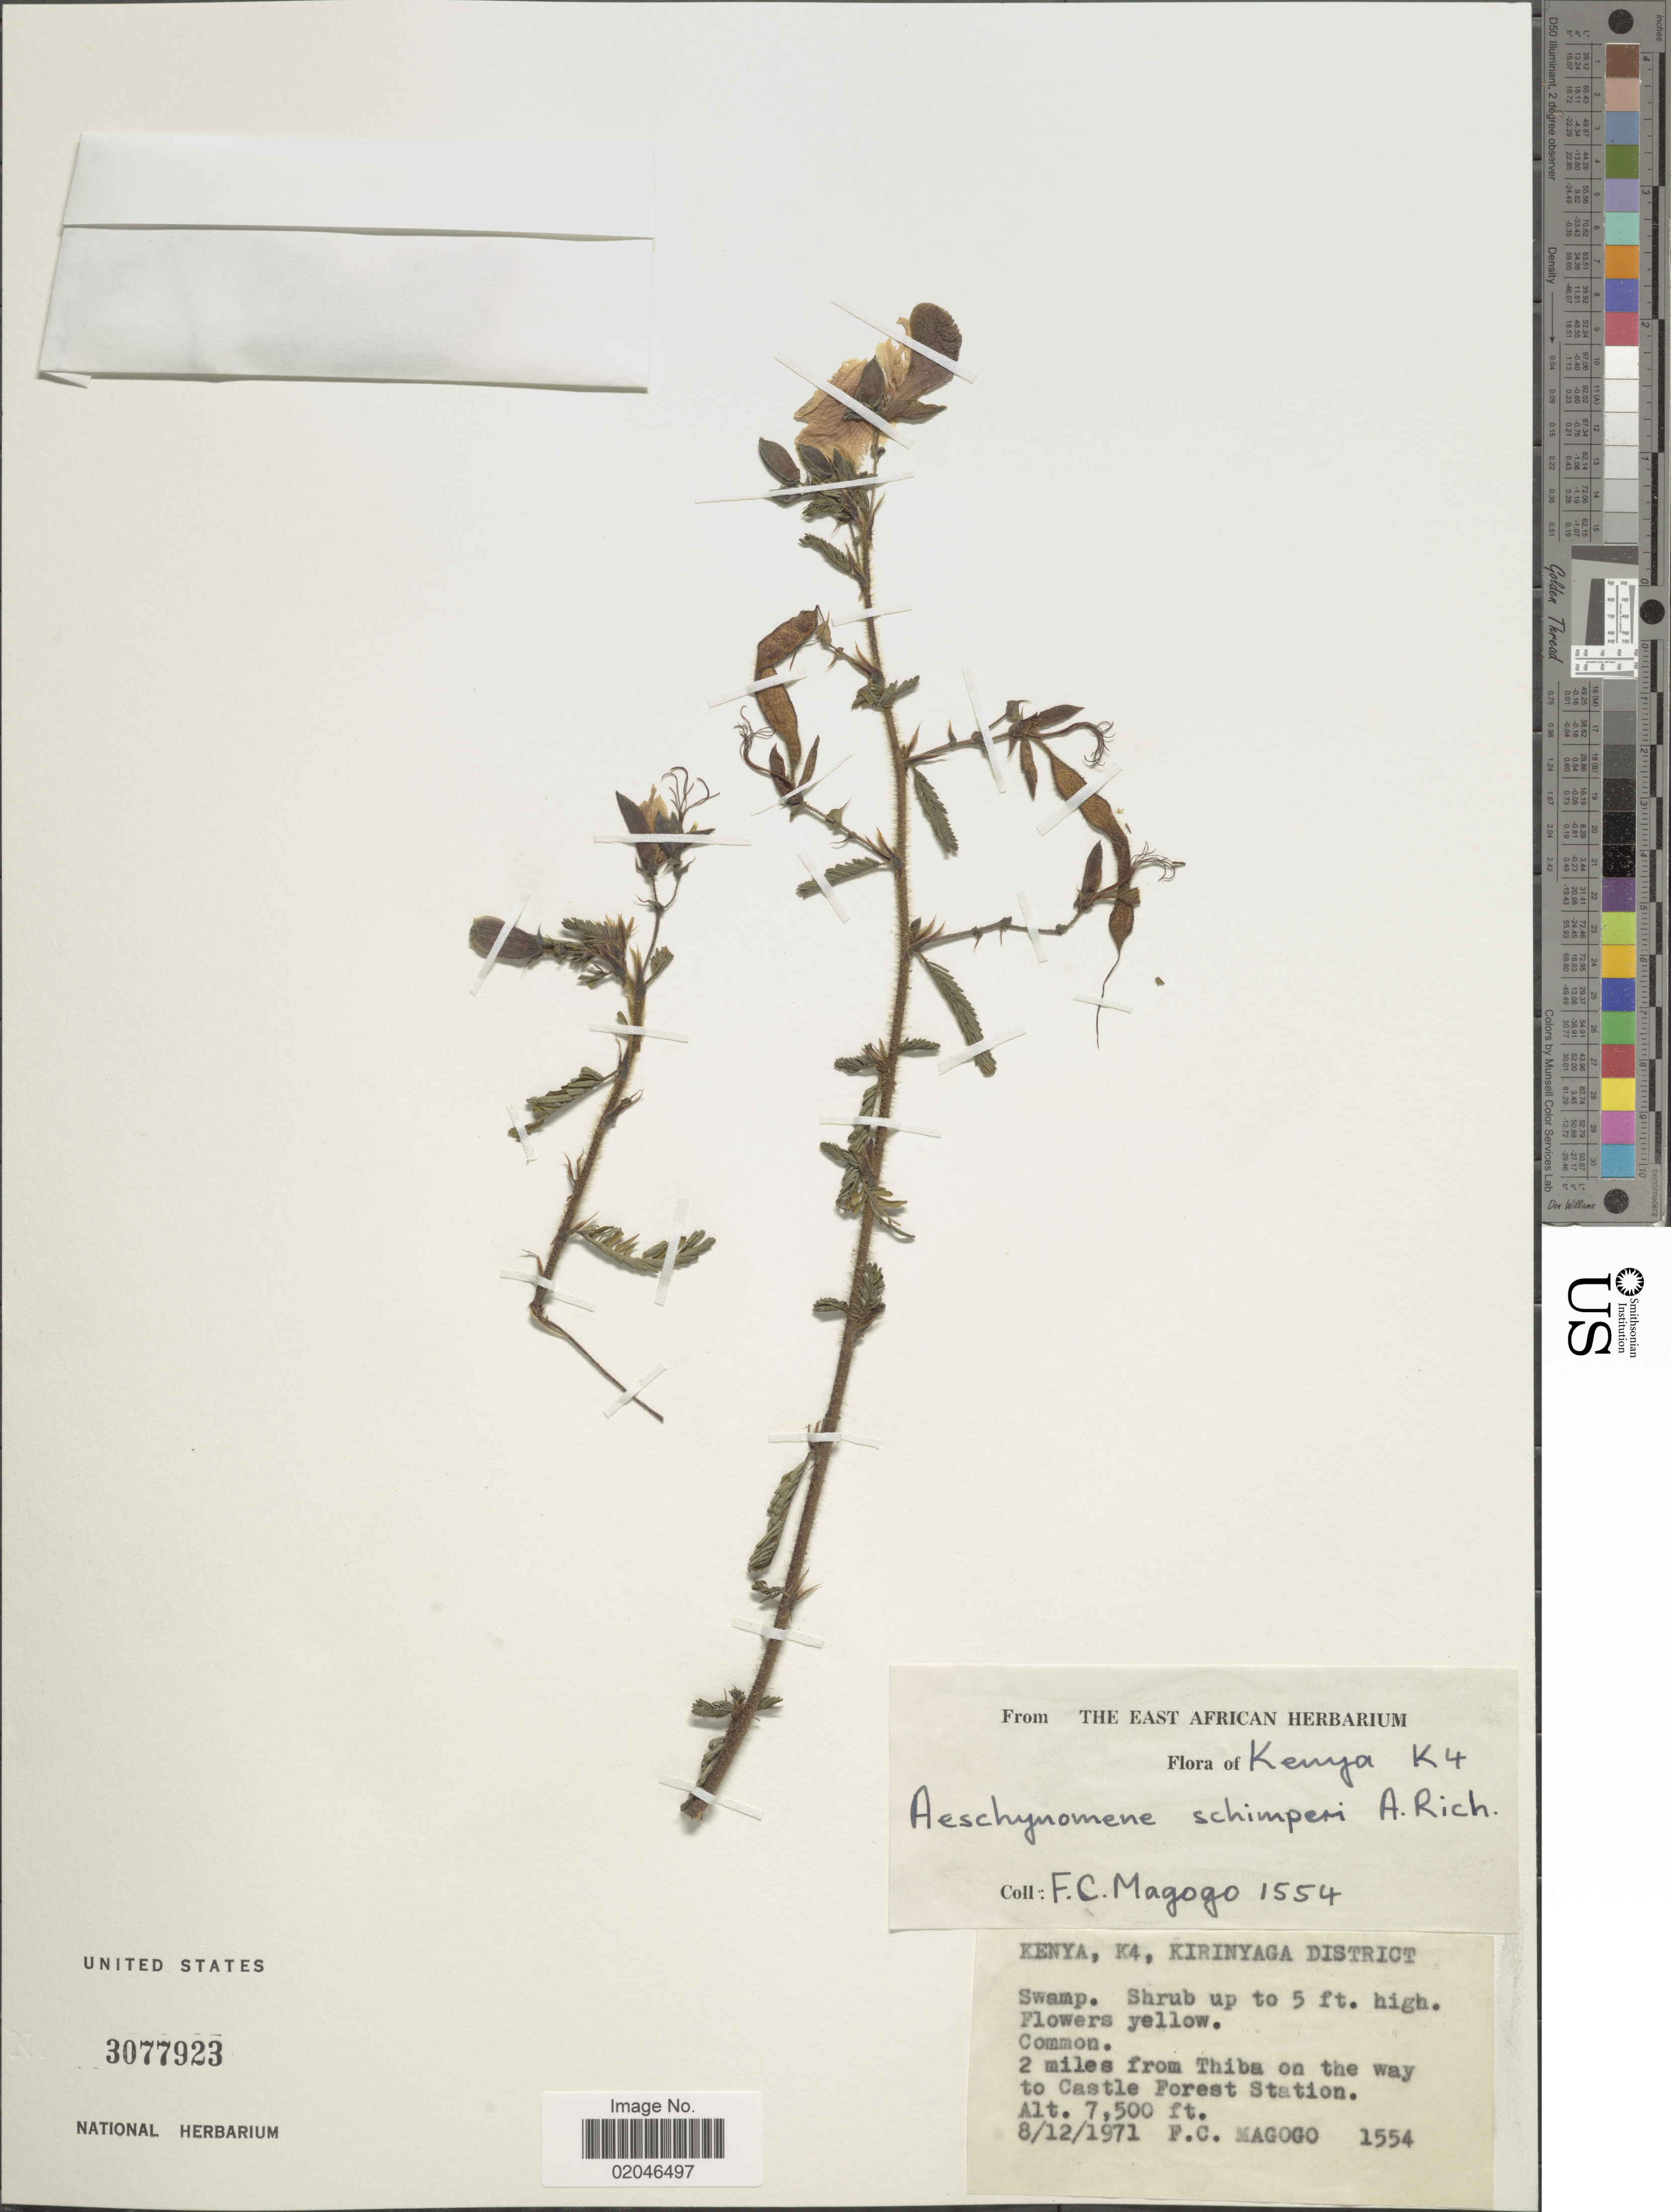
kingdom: Plantae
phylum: Tracheophyta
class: Magnoliopsida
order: Fabales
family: Fabaceae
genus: Aeschynomene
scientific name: Aeschynomene schimperi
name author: Hochst. ex A. Rich.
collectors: F. Magogo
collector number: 1554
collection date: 1971-12-08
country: Kenya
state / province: Kirinyaga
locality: K4, Kirinyaga District. 2 miles from Thiba on the way to Castle Forest Station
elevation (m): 2286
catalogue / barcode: US 3077923